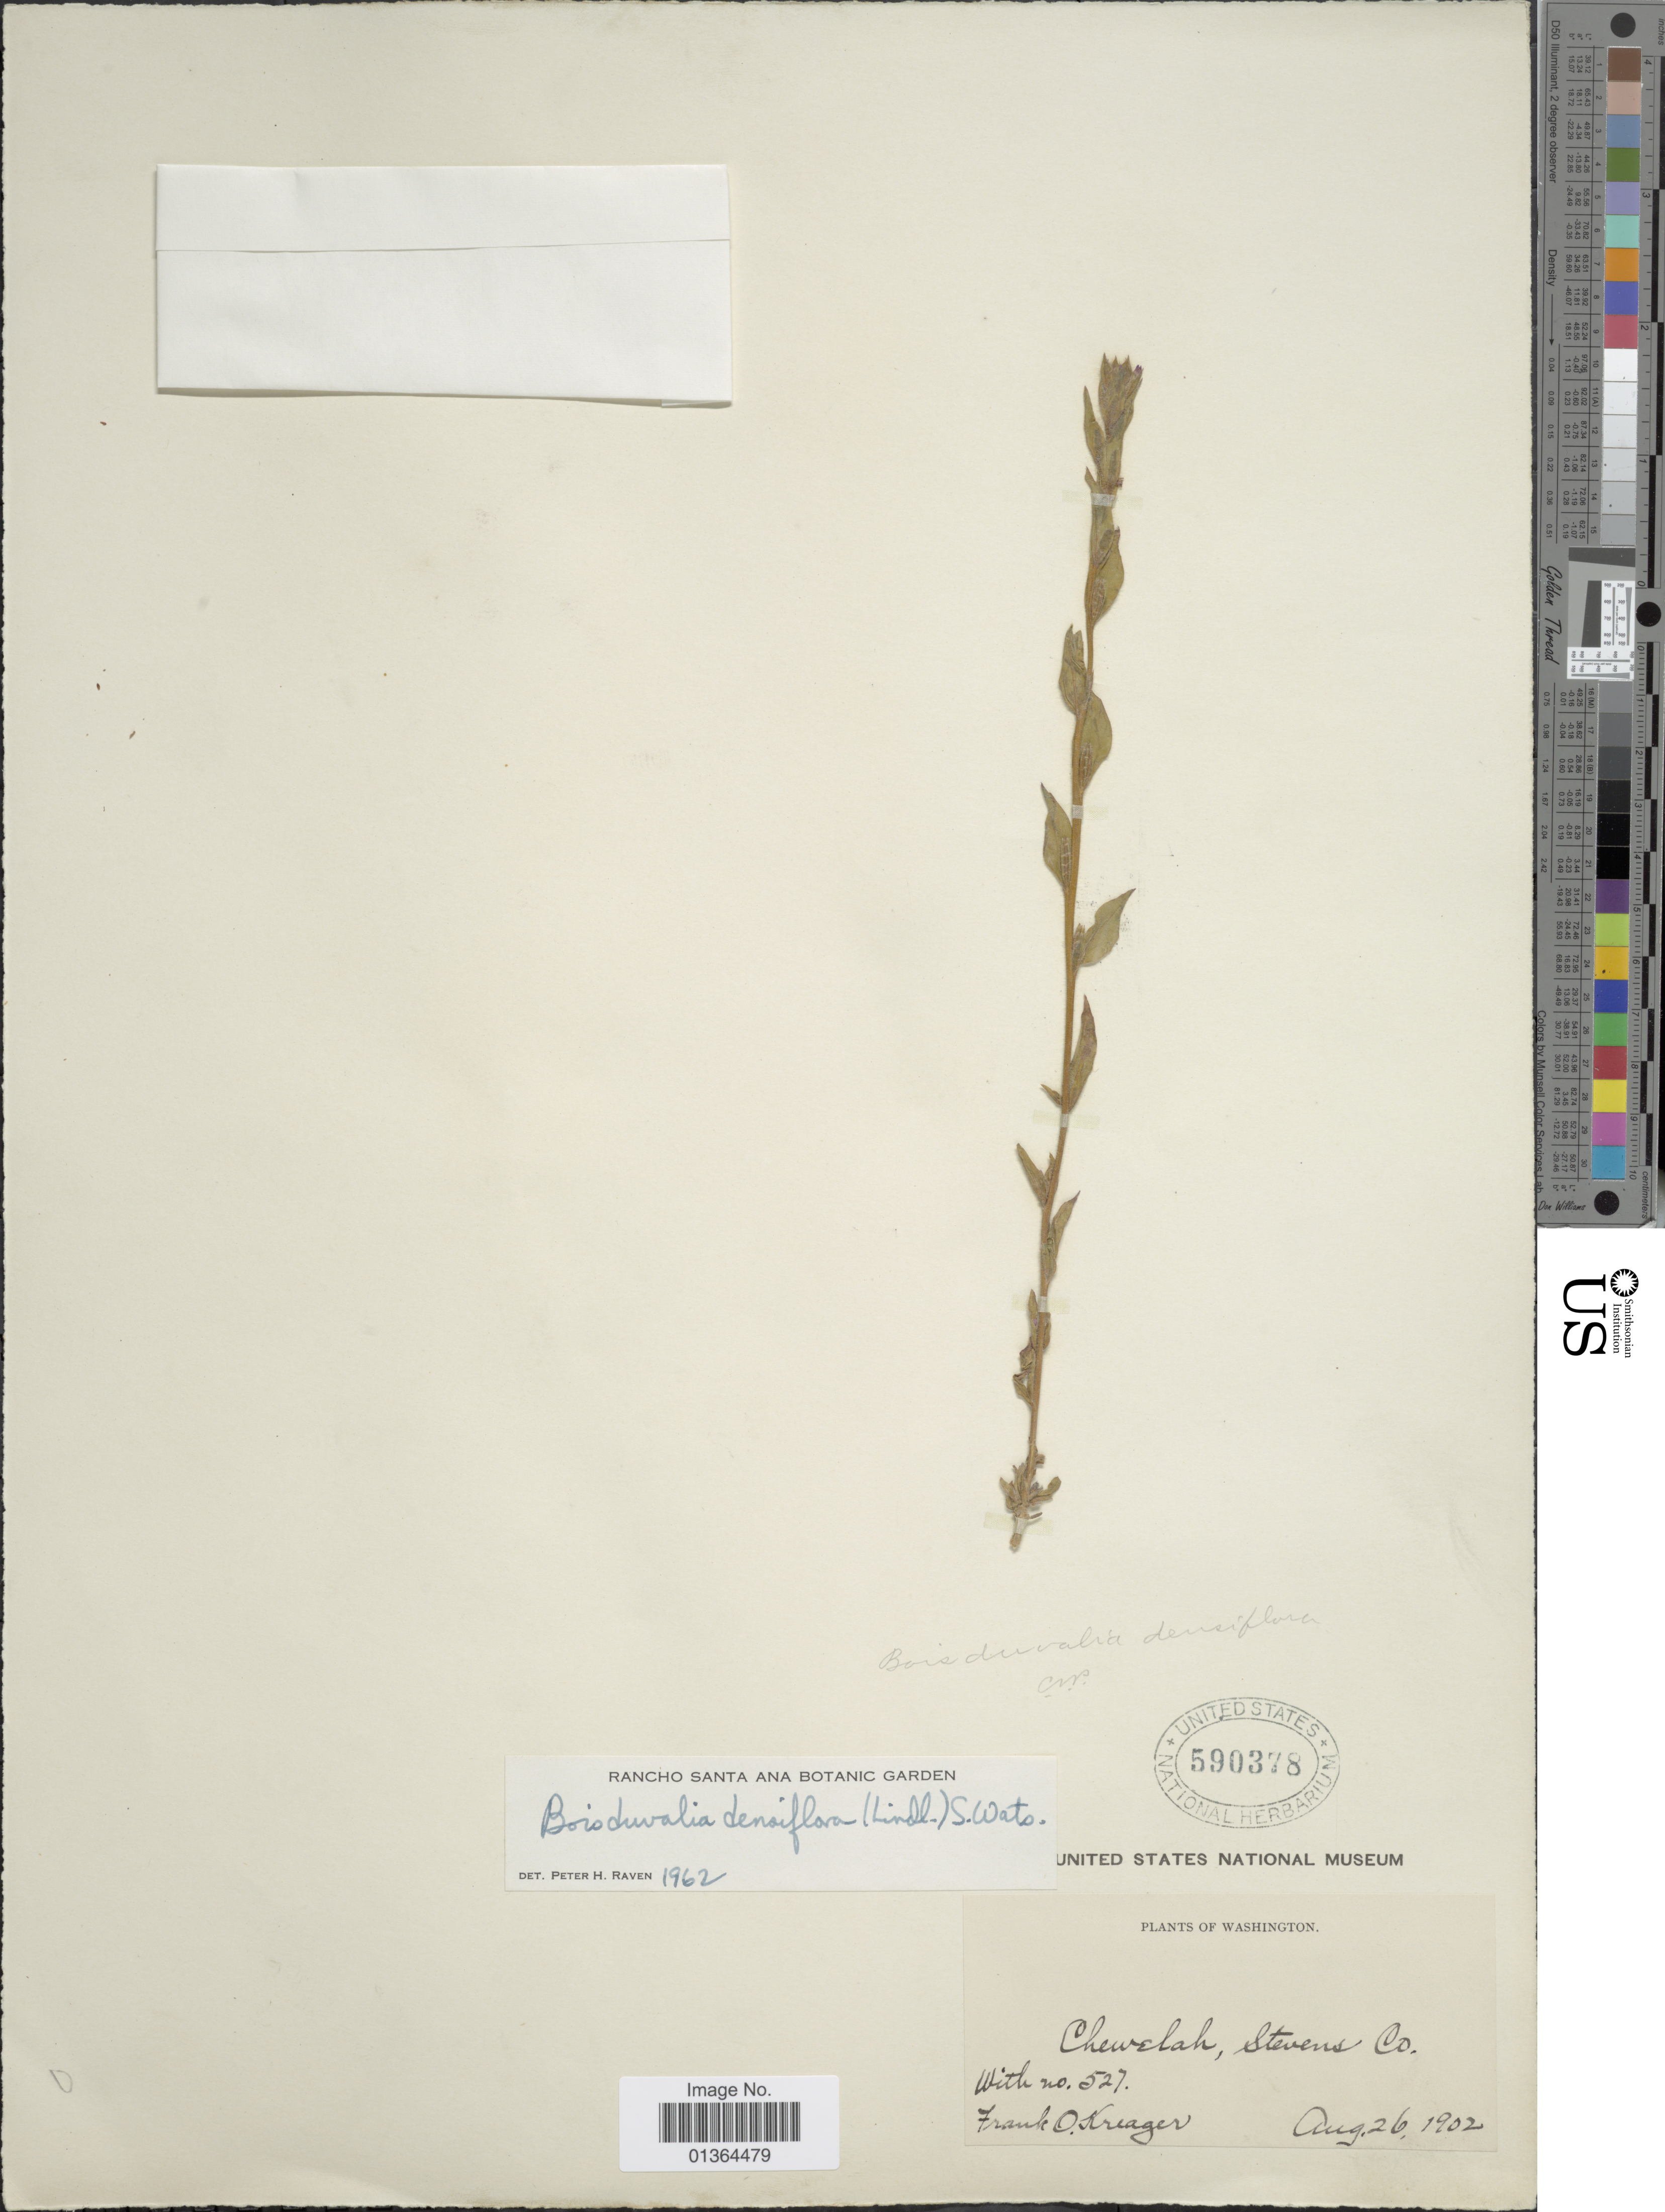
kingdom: Plantae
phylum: Tracheophyta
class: Magnoliopsida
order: Myrtales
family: Onagraceae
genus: Epilobium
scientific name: Epilobium densiflorum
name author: (Lindl.) Hoch & P.H. Raven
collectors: F. Kreager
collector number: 527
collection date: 1902-08-26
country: United States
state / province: Washington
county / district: Stevens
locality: Chewelah, Stevens Co.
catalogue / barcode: US 590378